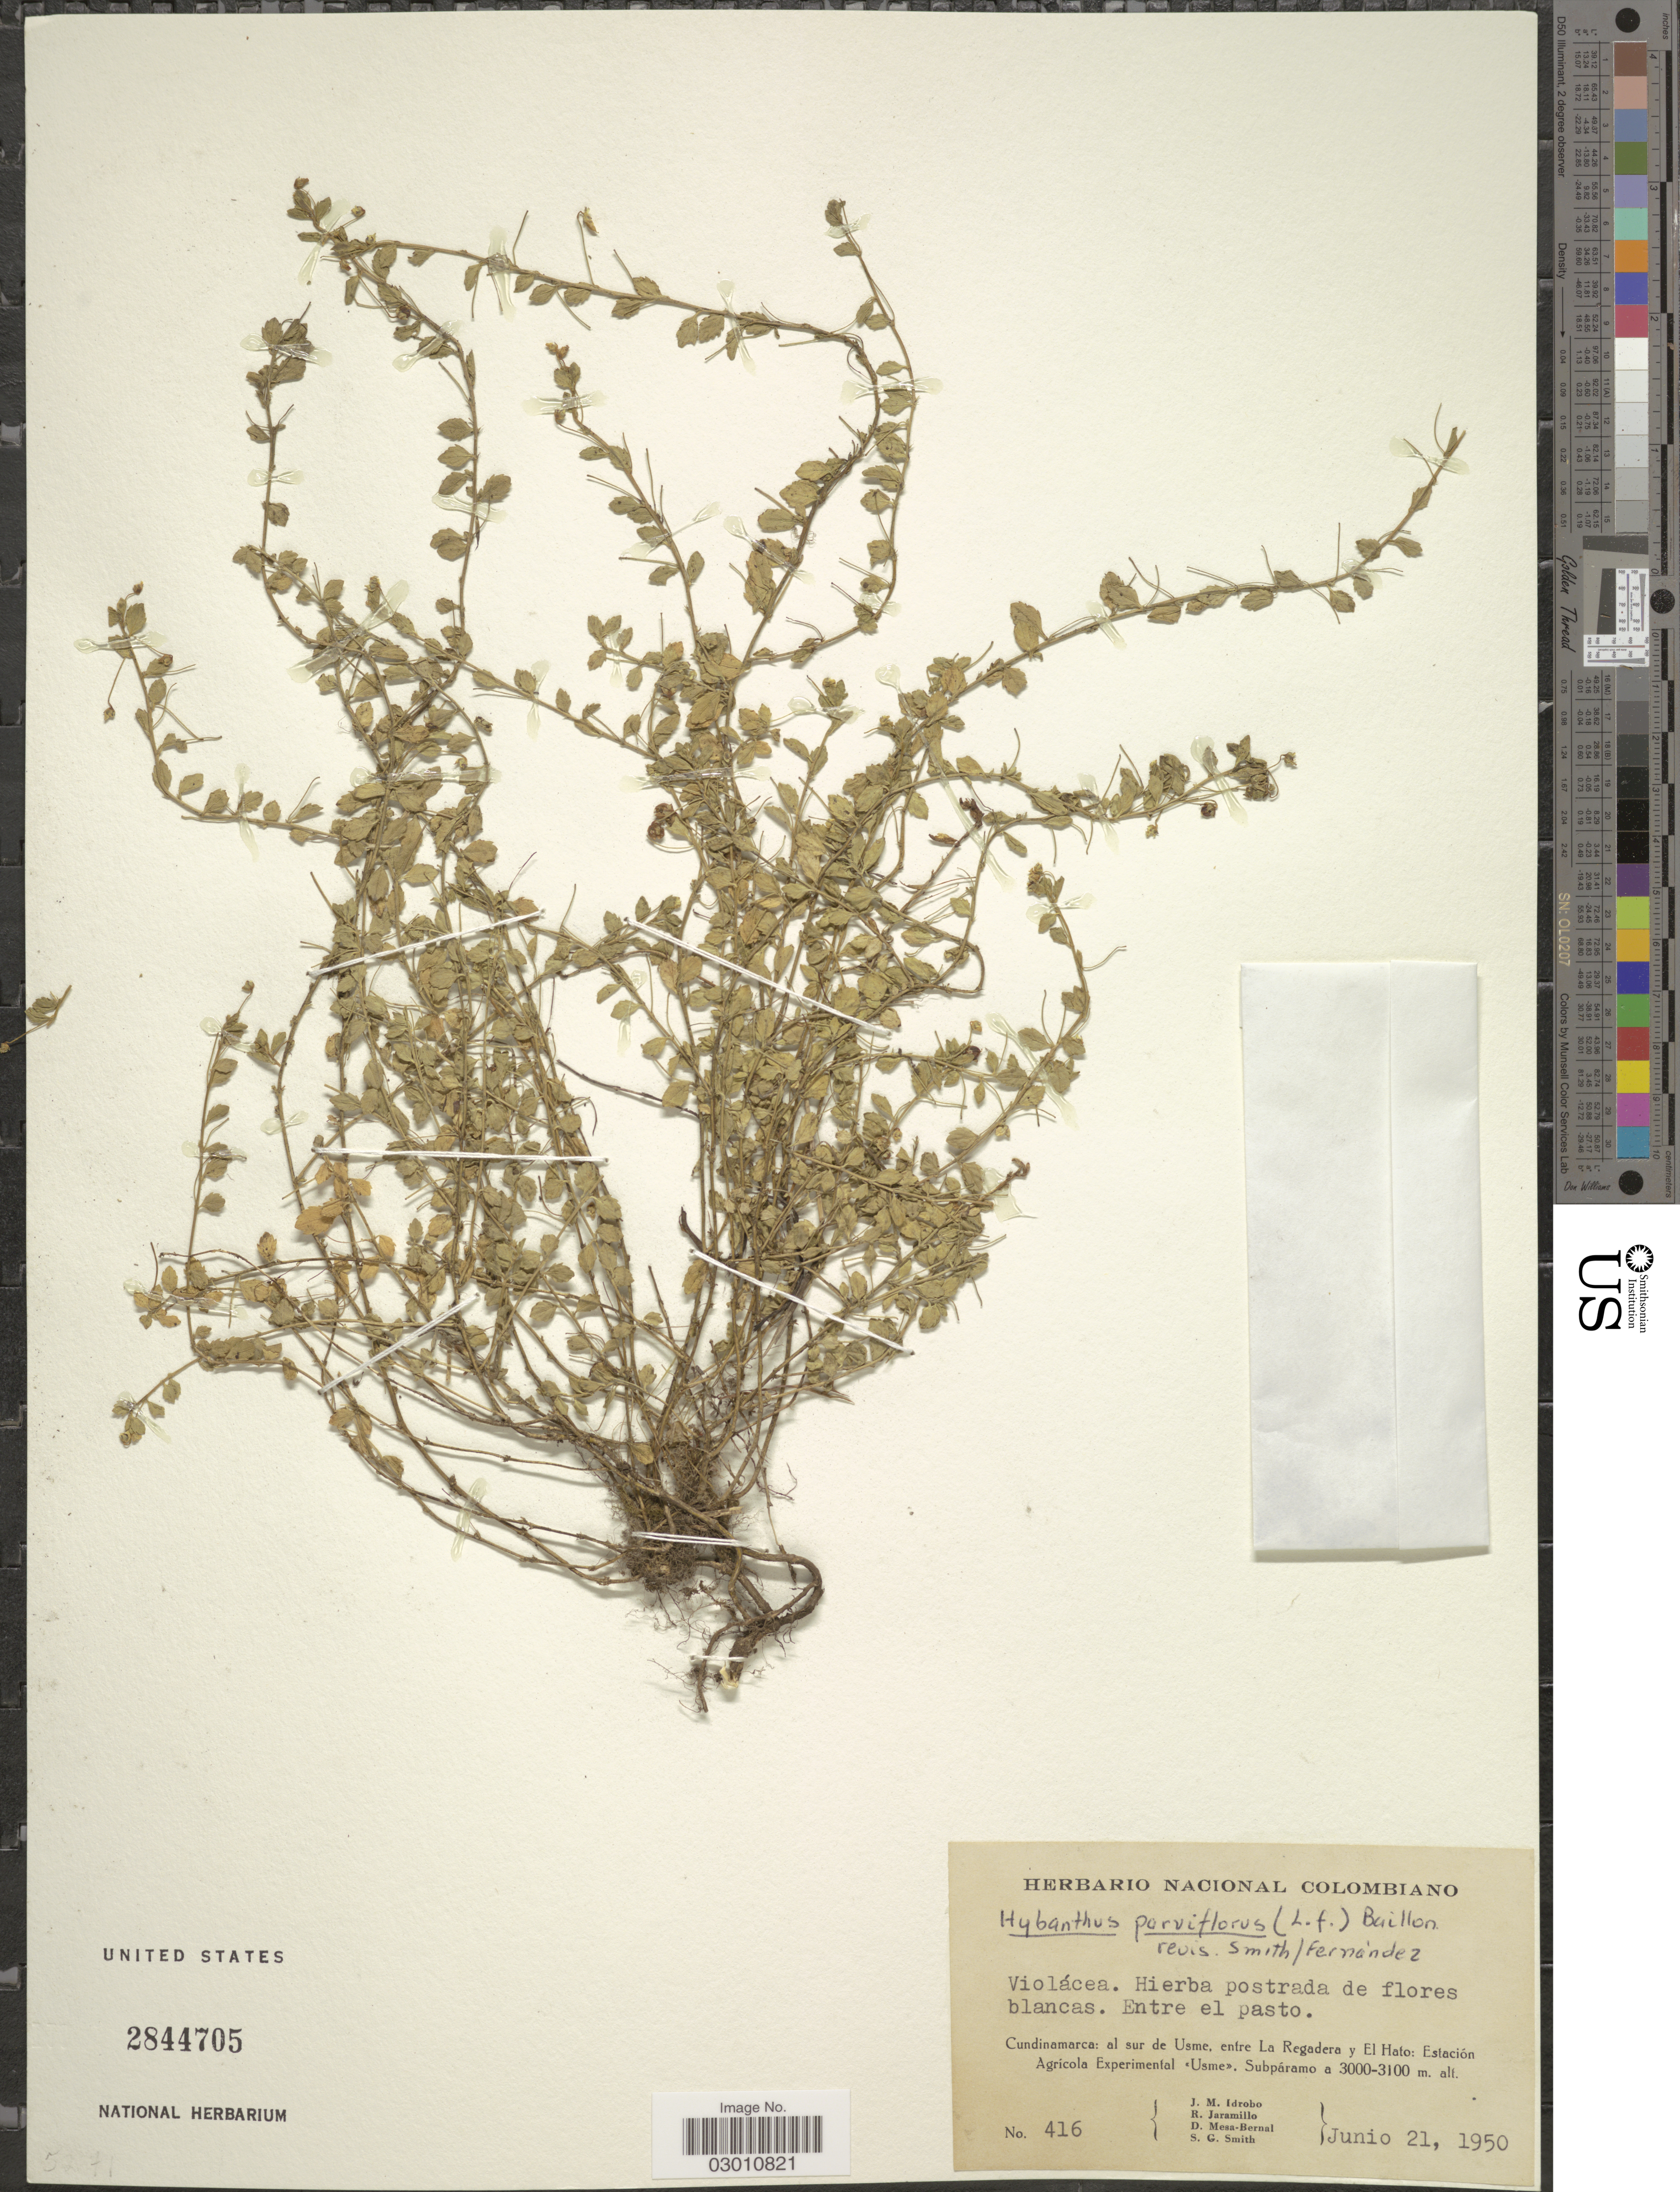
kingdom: Plantae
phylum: Tracheophyta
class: Magnoliopsida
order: Malpighiales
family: Violaceae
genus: Pombalia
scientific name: Pombalia parviflora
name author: (L. f.) Paula-Souza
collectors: J. M. Idrobo, R. Jaramillo, D. Mesa-Bernal & S. G. Smith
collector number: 416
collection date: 1950-06-21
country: Colombia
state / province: Cundinamarca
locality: Entre el pasto, al sur de Usme, entre La Regadera y El Hato: Estación Agricola Experimental Usme. Subpáramo.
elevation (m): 3000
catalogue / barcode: US 2844705